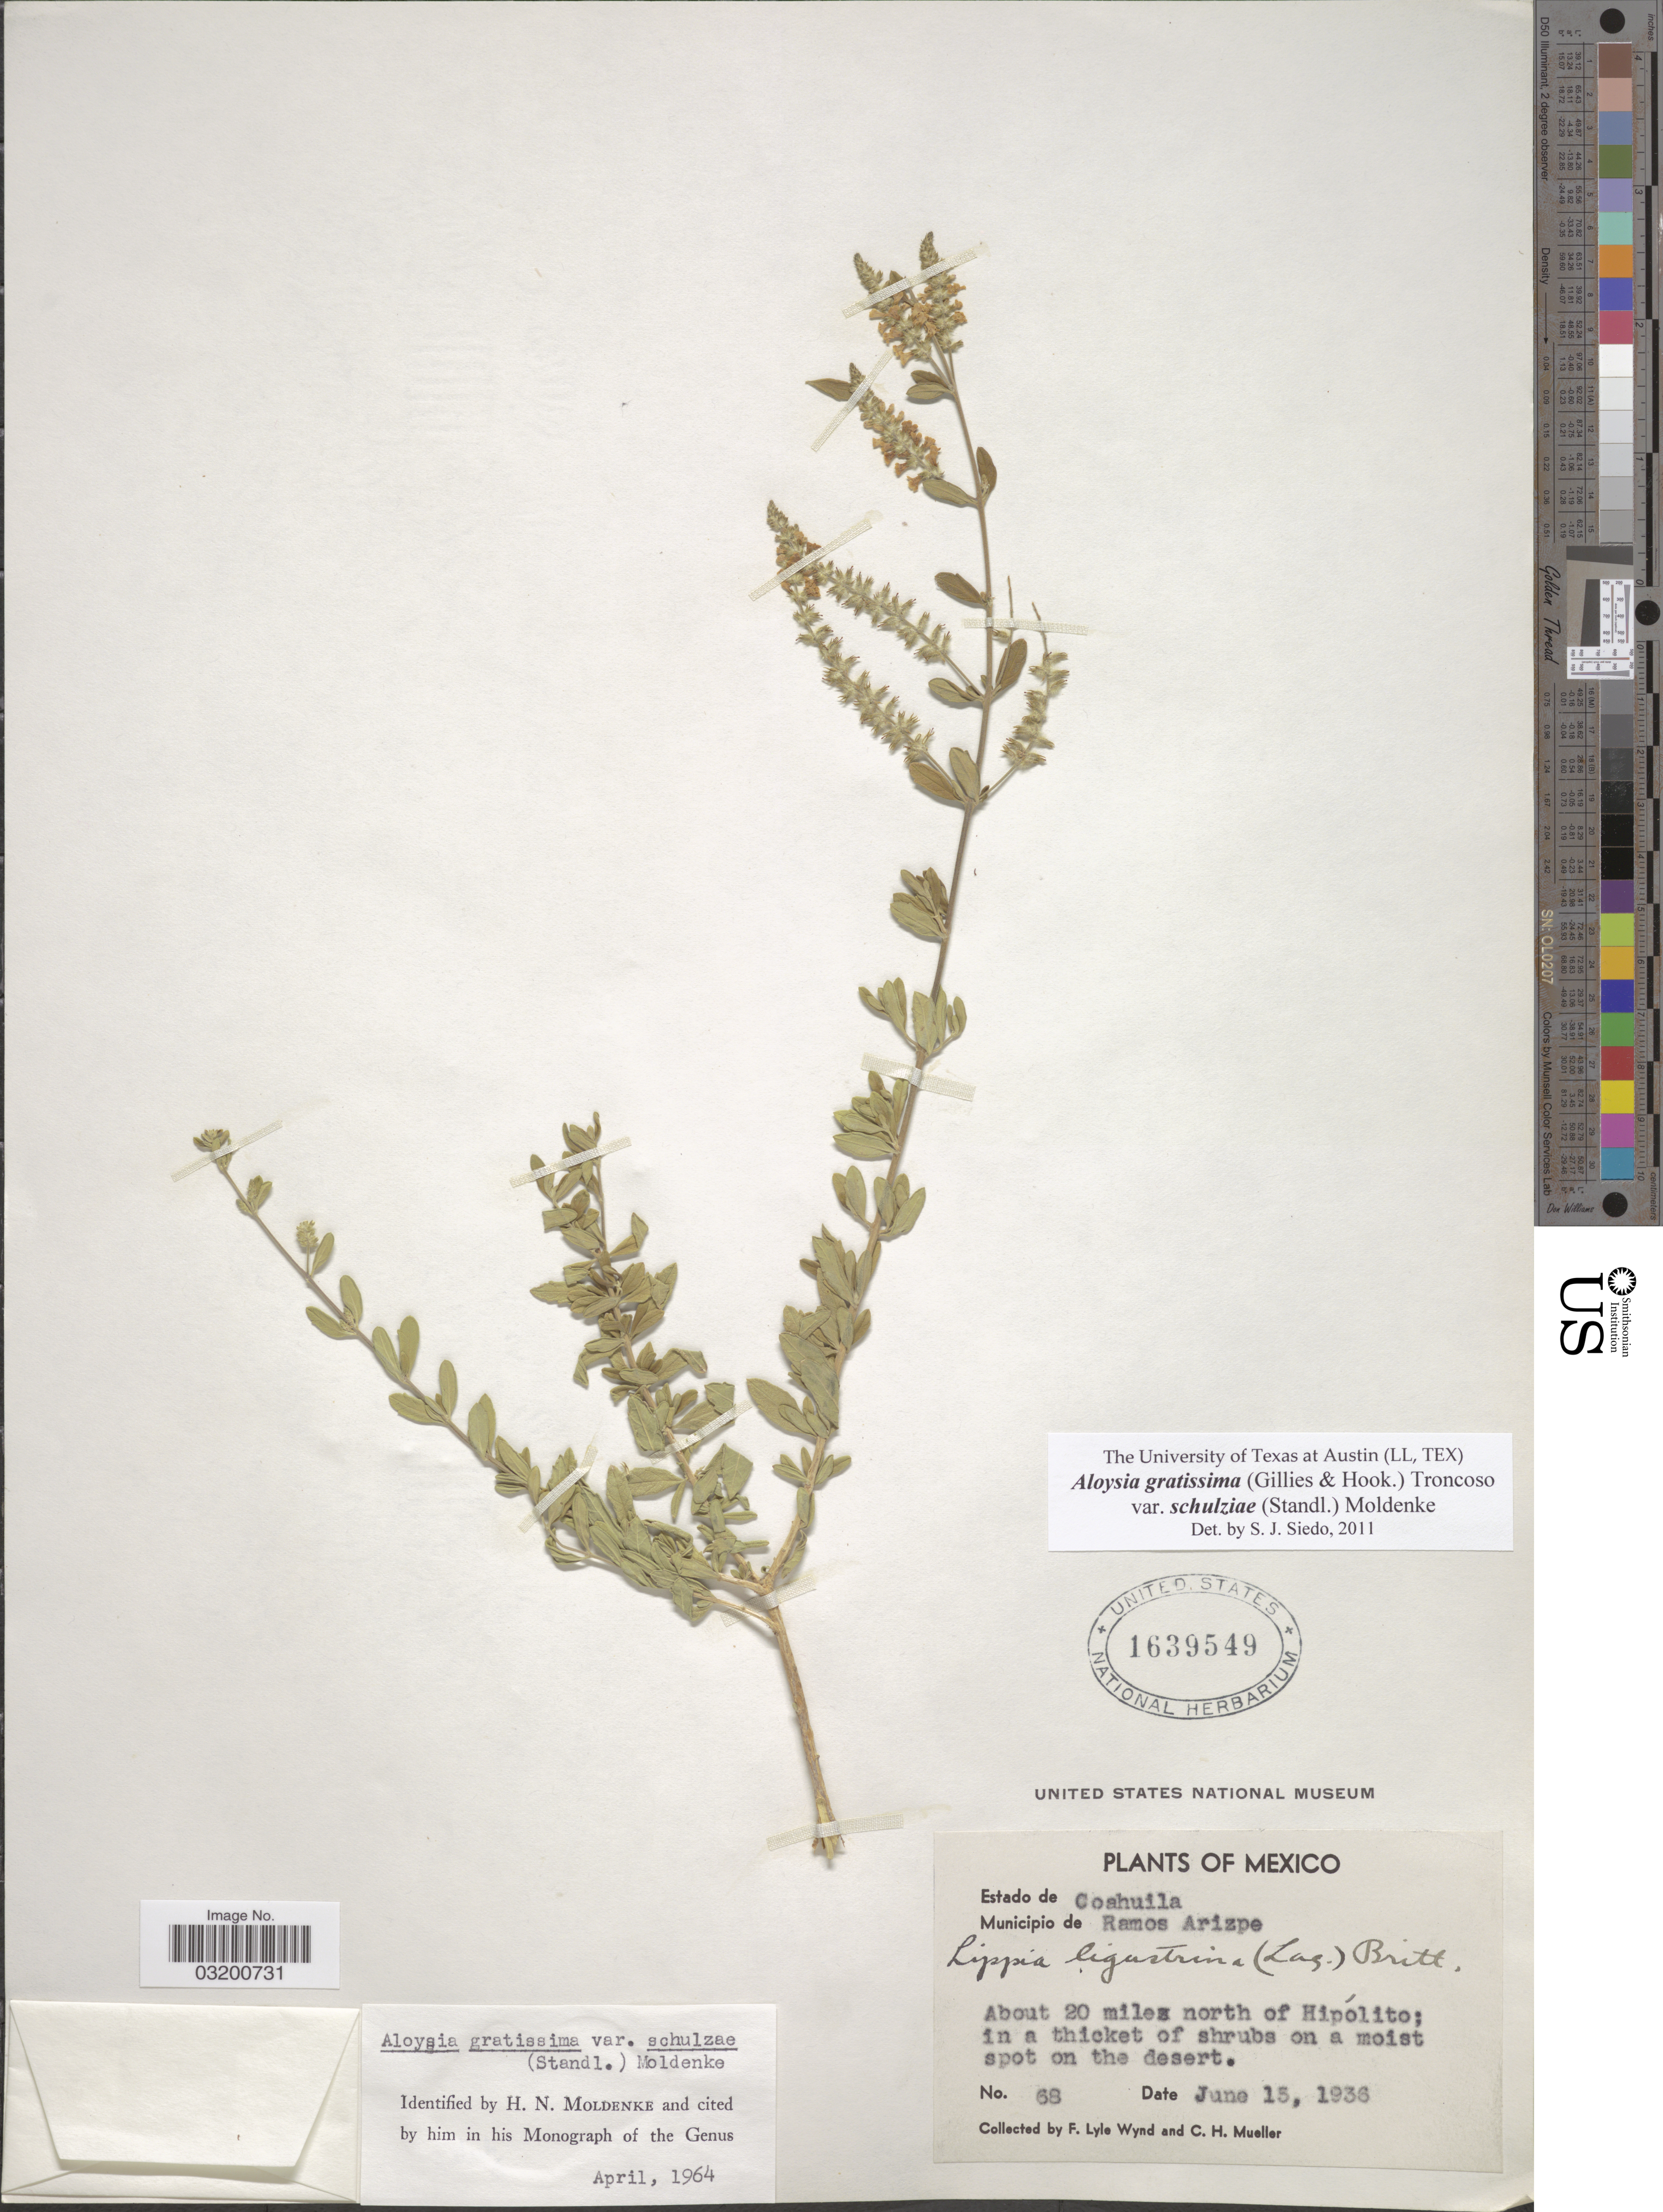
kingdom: Plantae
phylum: Tracheophyta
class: Magnoliopsida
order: Lamiales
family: Verbenaceae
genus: Aloysia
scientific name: Aloysia gratissima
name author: (Gillies & Hook.) Tronc.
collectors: F. L. Wynd & C. H. Mueller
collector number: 68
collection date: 1936-06-15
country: Mexico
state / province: Coahuila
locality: Municipio de Ramos Arizpe. About 20 miles north of Hipólito.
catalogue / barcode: US 1639549